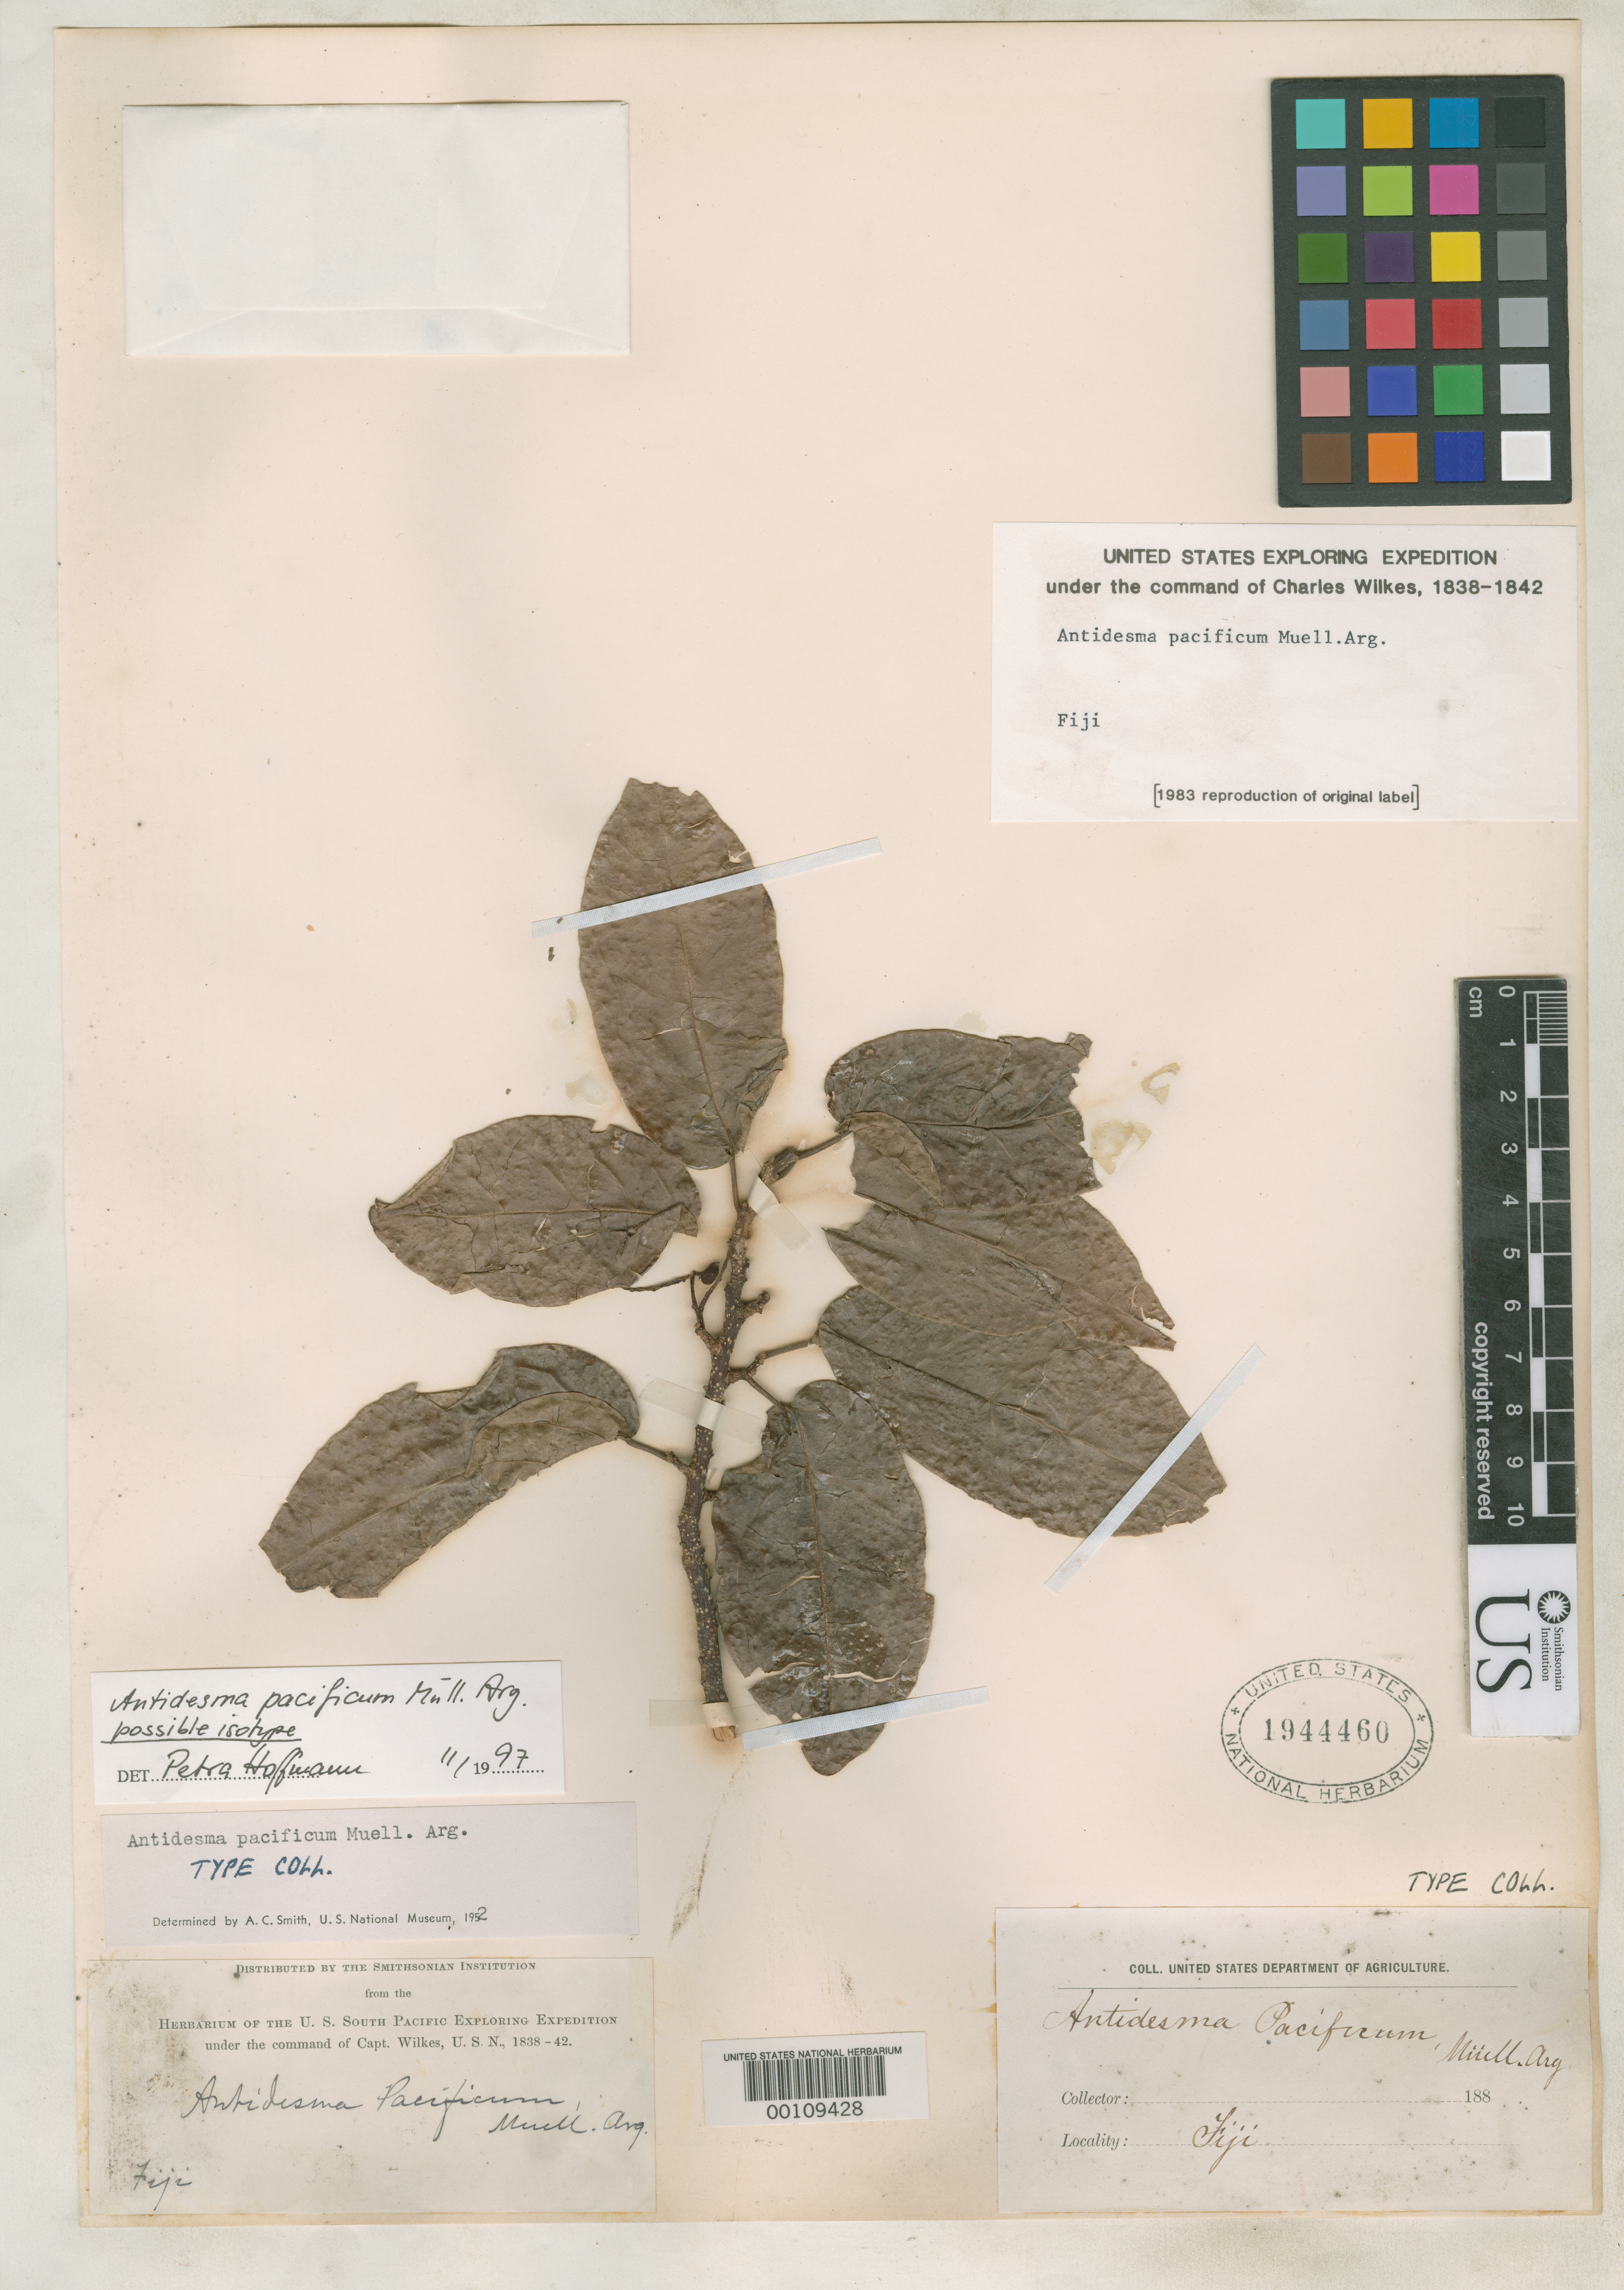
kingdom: Plantae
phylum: Tracheophyta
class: Magnoliopsida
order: Malpighiales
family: Phyllanthaceae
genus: Antidesma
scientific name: Antidesma pacificum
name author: Müll. Arg. in DC.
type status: Possible Isotype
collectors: Wilkes Explor. Exped.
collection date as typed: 1838 to -- --- 1842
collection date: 1838/1842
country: Fiji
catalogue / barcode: US 1944460